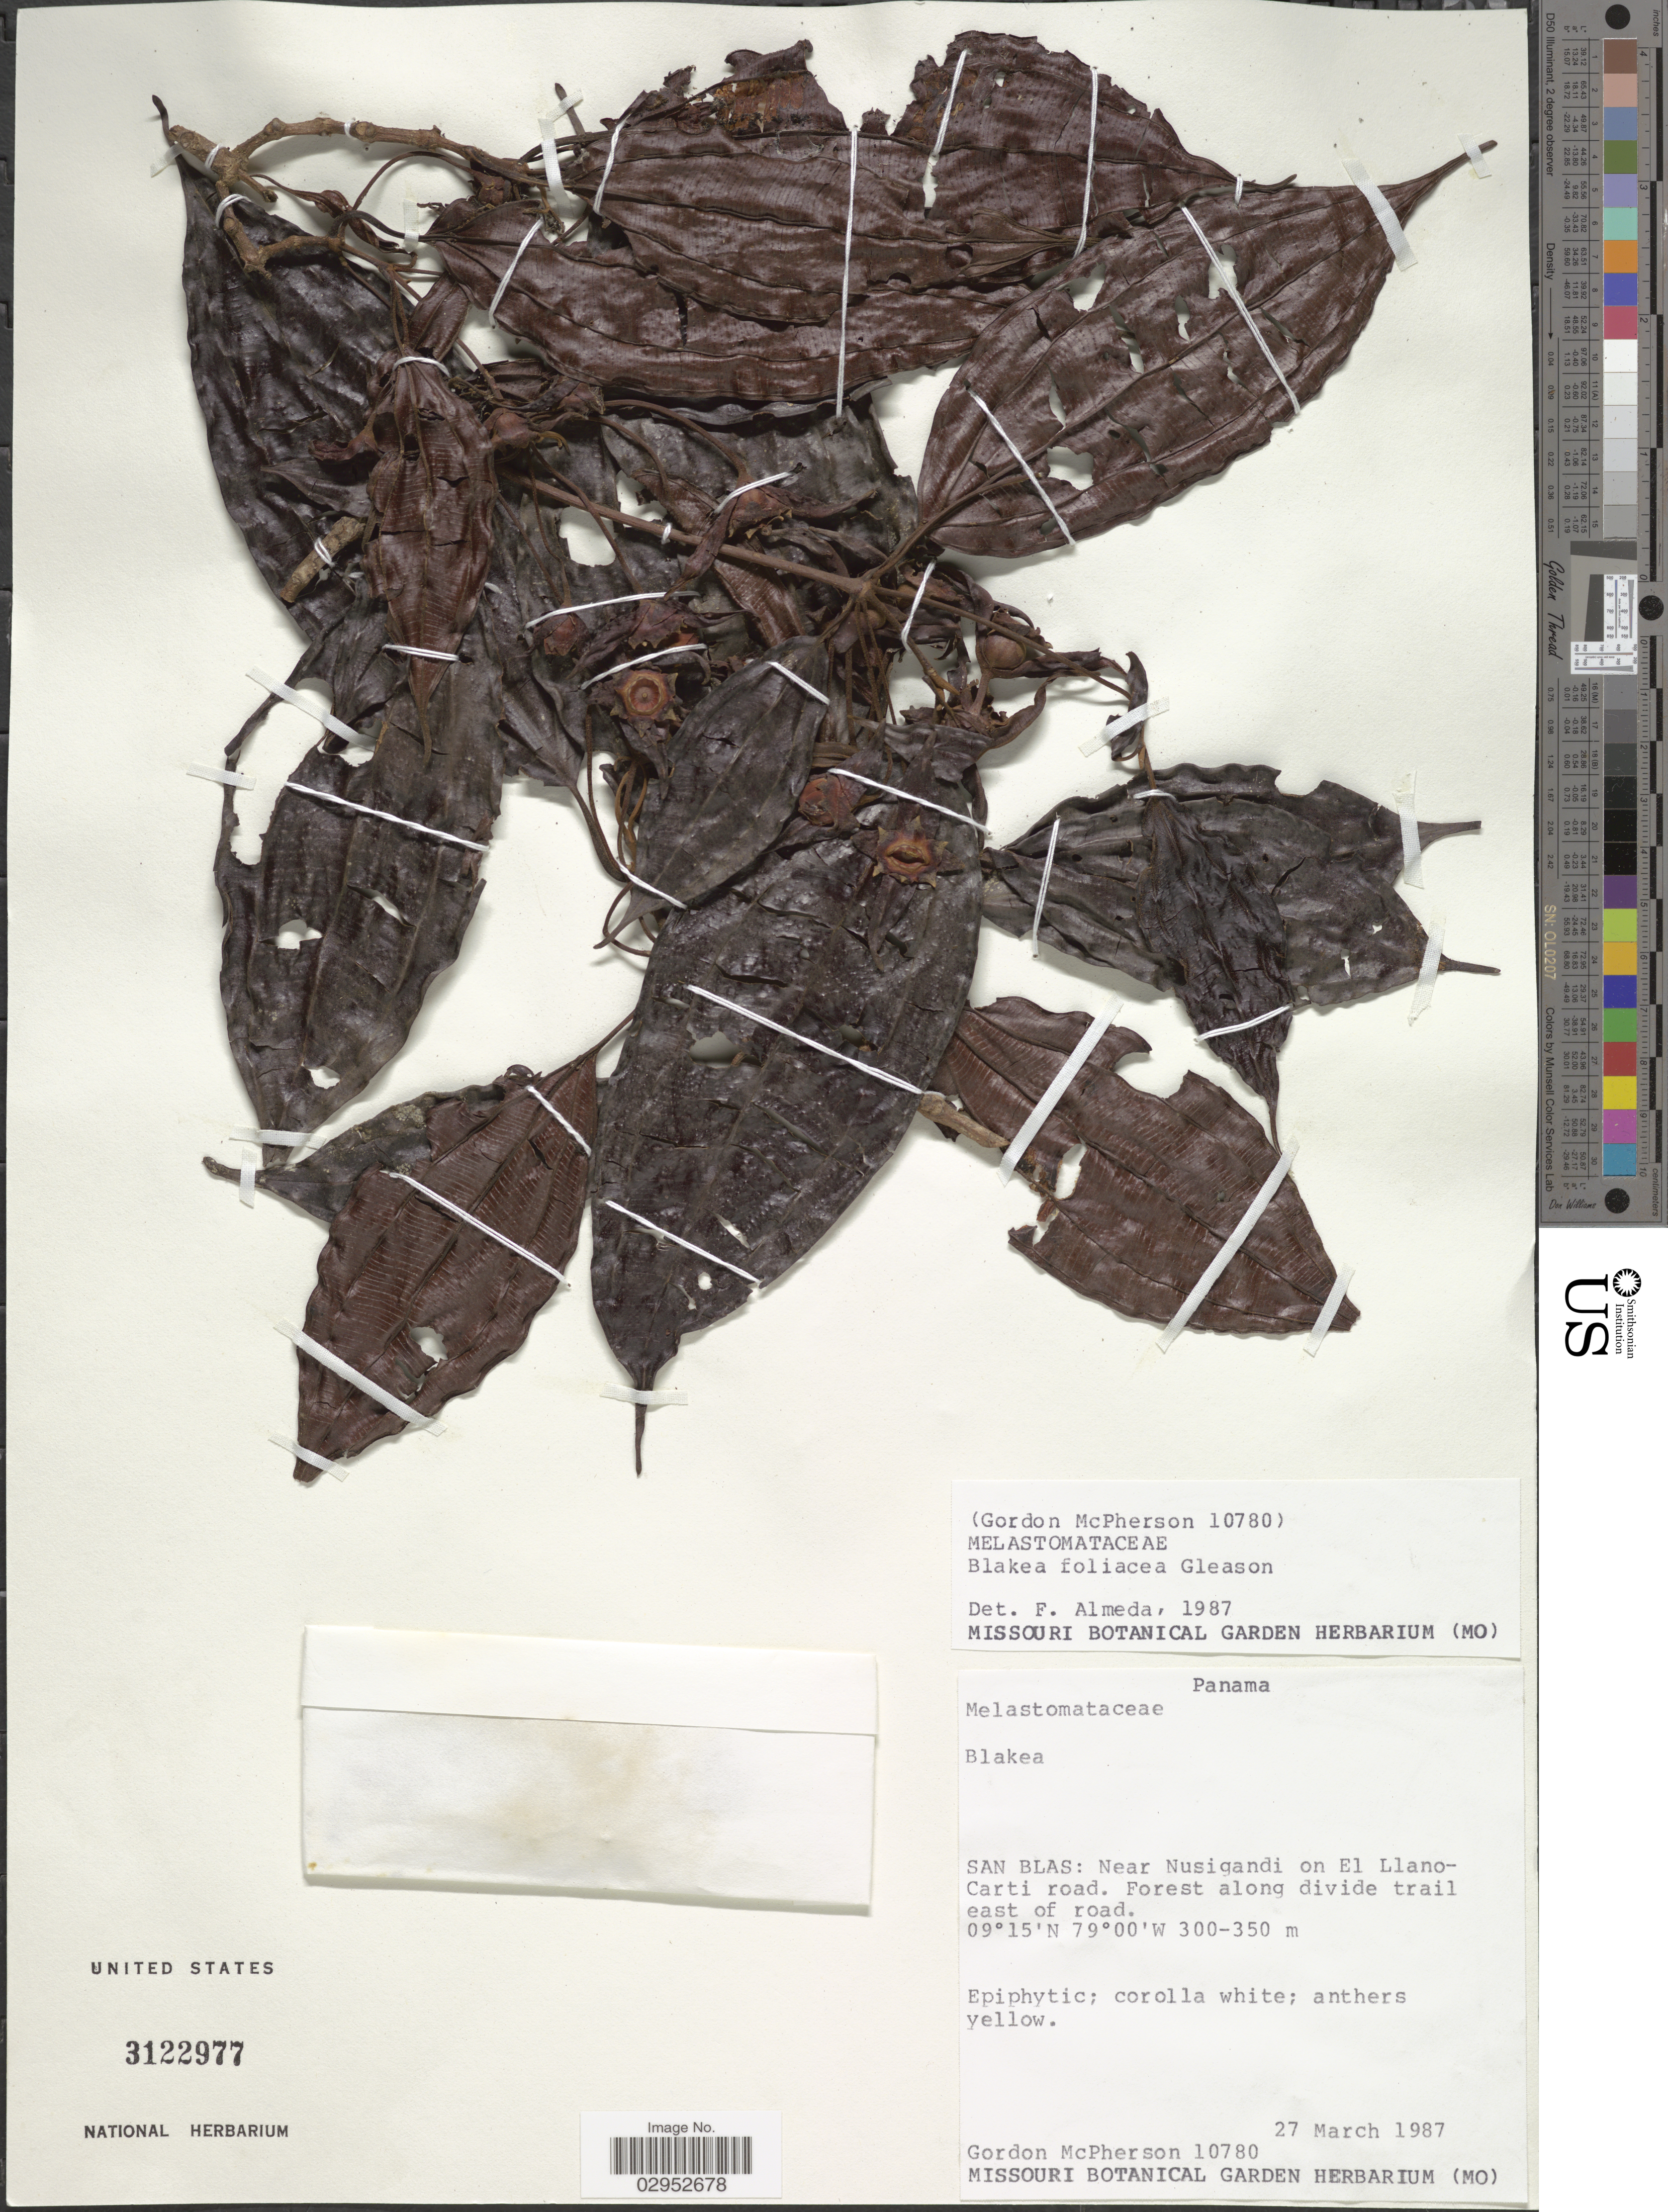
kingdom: Plantae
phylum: Tracheophyta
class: Magnoliopsida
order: Myrtales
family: Melastomataceae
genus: Blakea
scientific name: Blakea foliacea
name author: Gleason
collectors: G. McPherson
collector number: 10780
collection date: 1987-03-27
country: Panama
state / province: Kuna Yala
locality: San Blas: Near Nusigandi on El Llano-Carti road. Forest along divide trail east of road.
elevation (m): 300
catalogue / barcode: US 3122977